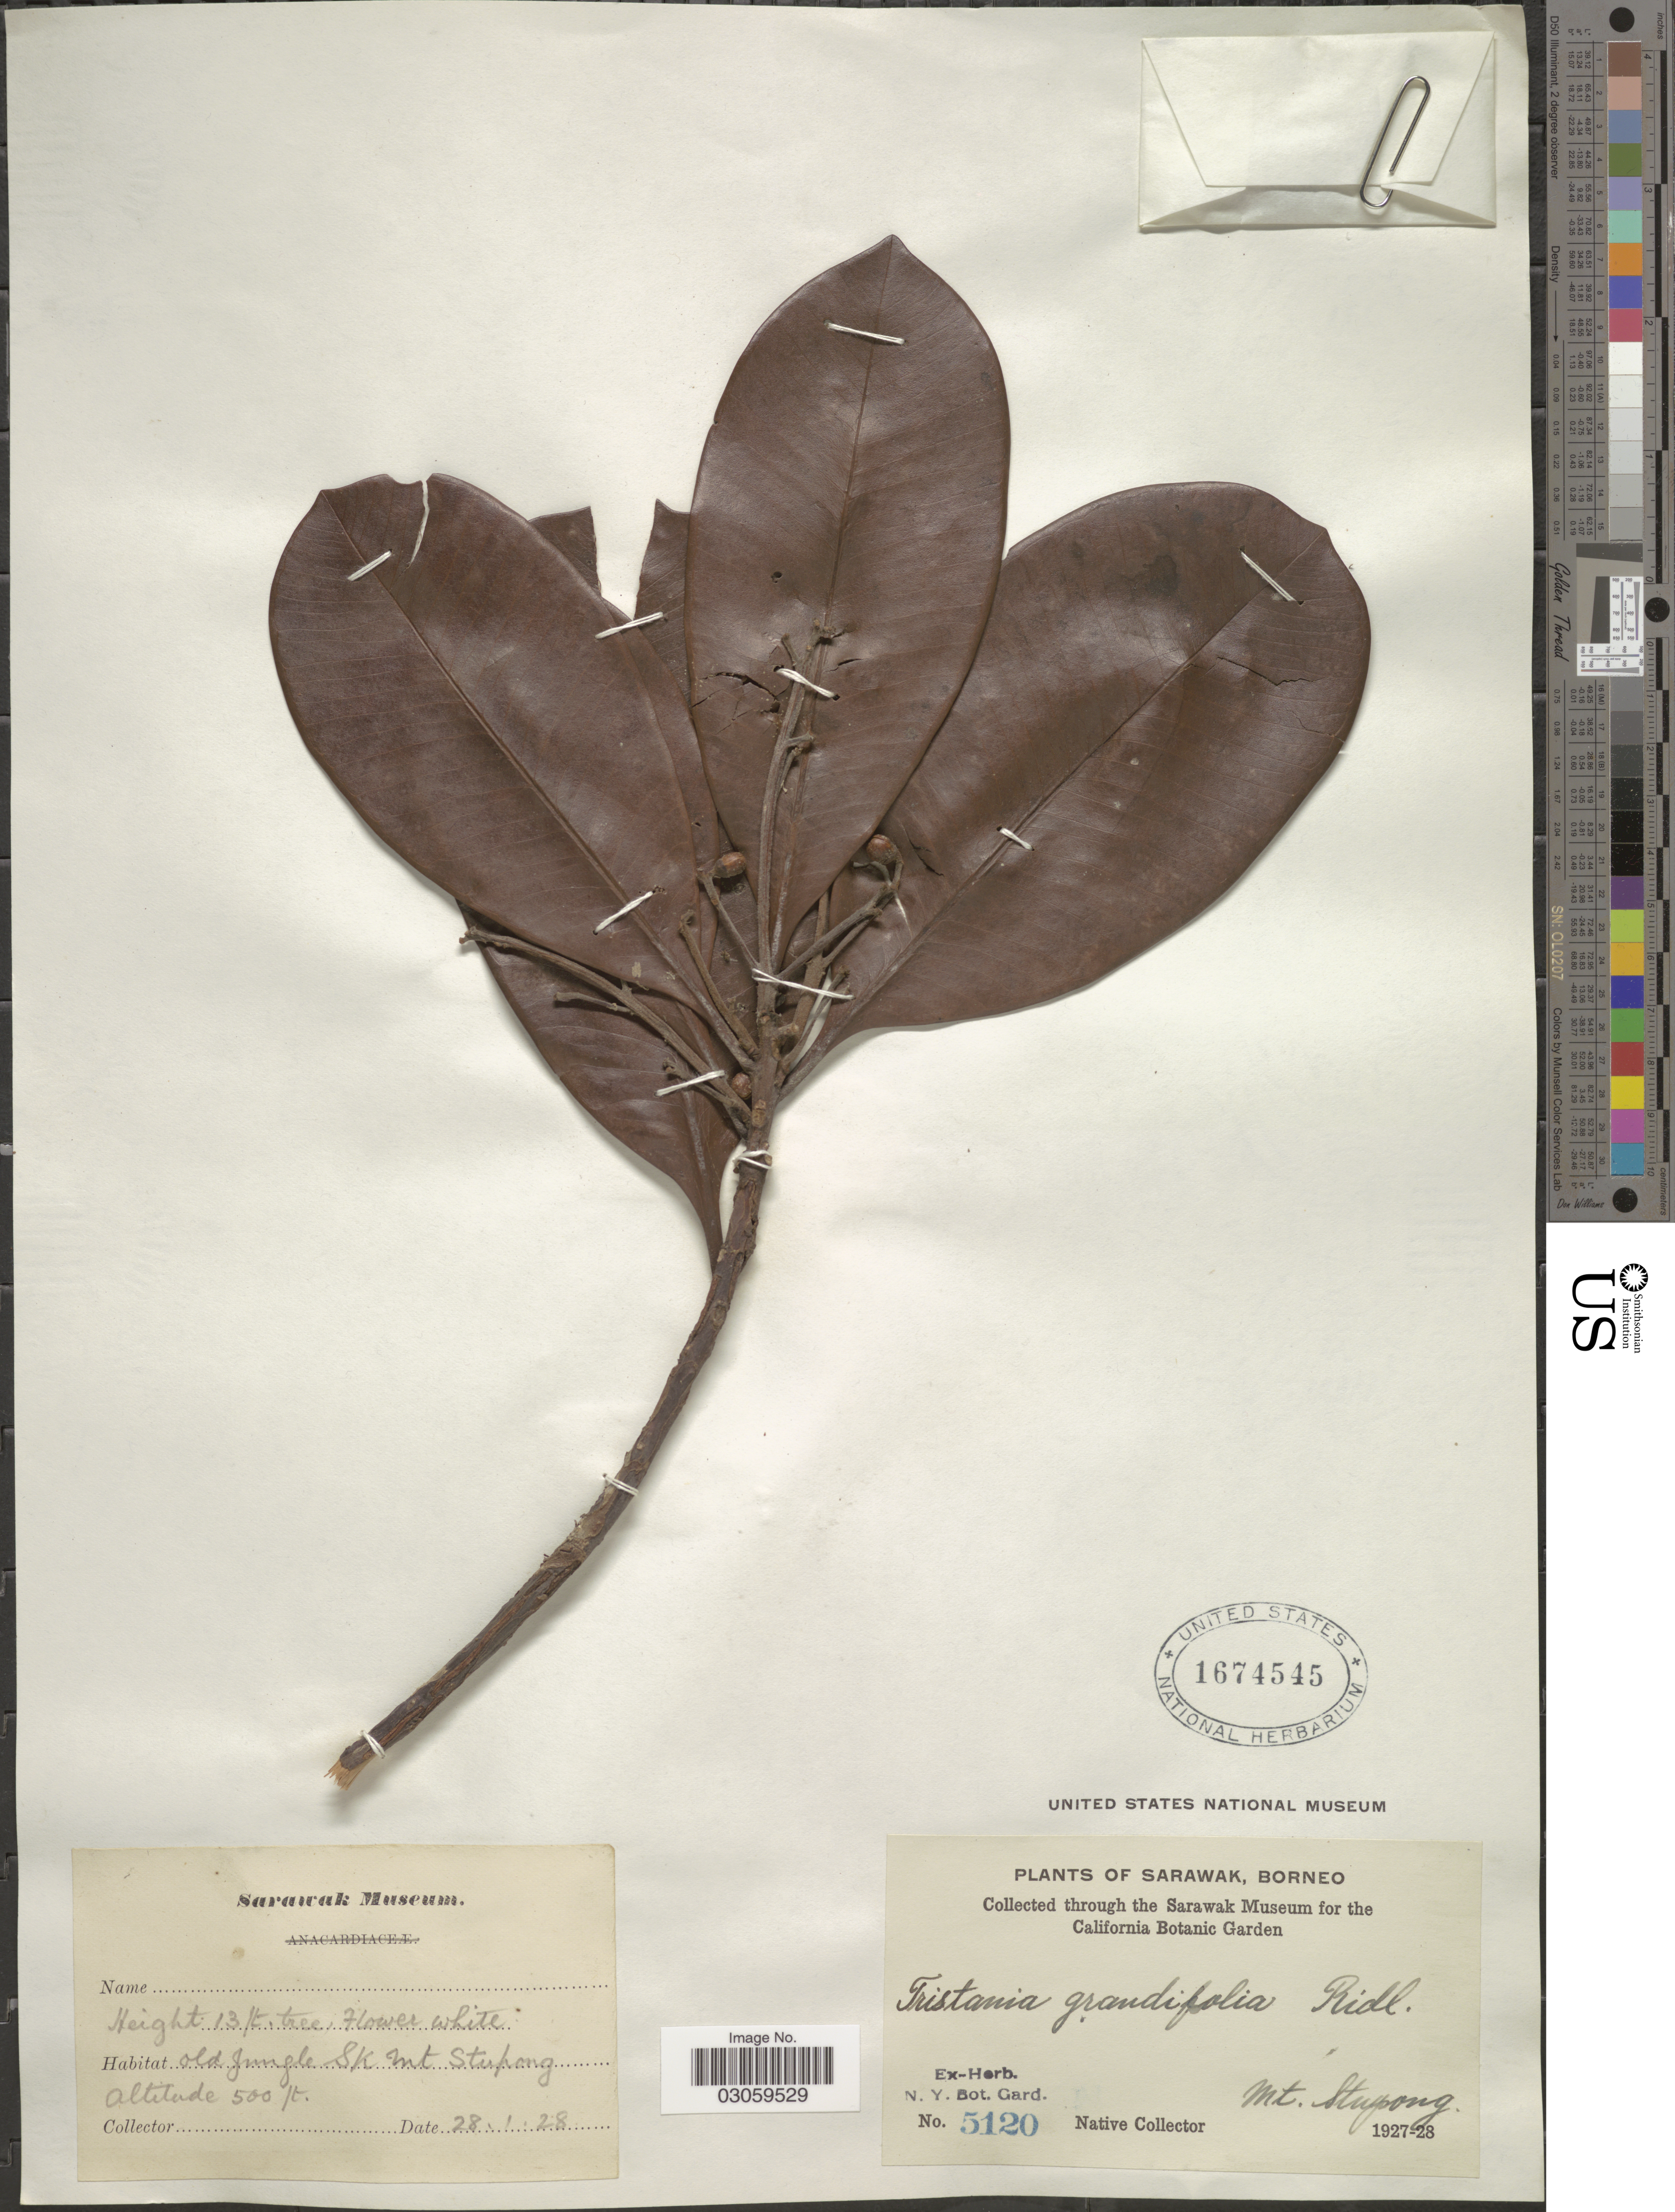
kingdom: Plantae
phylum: Tracheophyta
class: Magnoliopsida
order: Myrtales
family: Myrtaceae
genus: Tristaniopsis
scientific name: Tristaniopsis merguensis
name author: (Griff.) P.G. Wilson & J. T. Waterh.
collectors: Native collector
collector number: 5120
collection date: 1928-01-28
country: Malaysia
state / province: Sarawak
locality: Borneo. Old Jungle SK mt. Stupong.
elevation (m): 152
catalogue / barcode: US 1674545